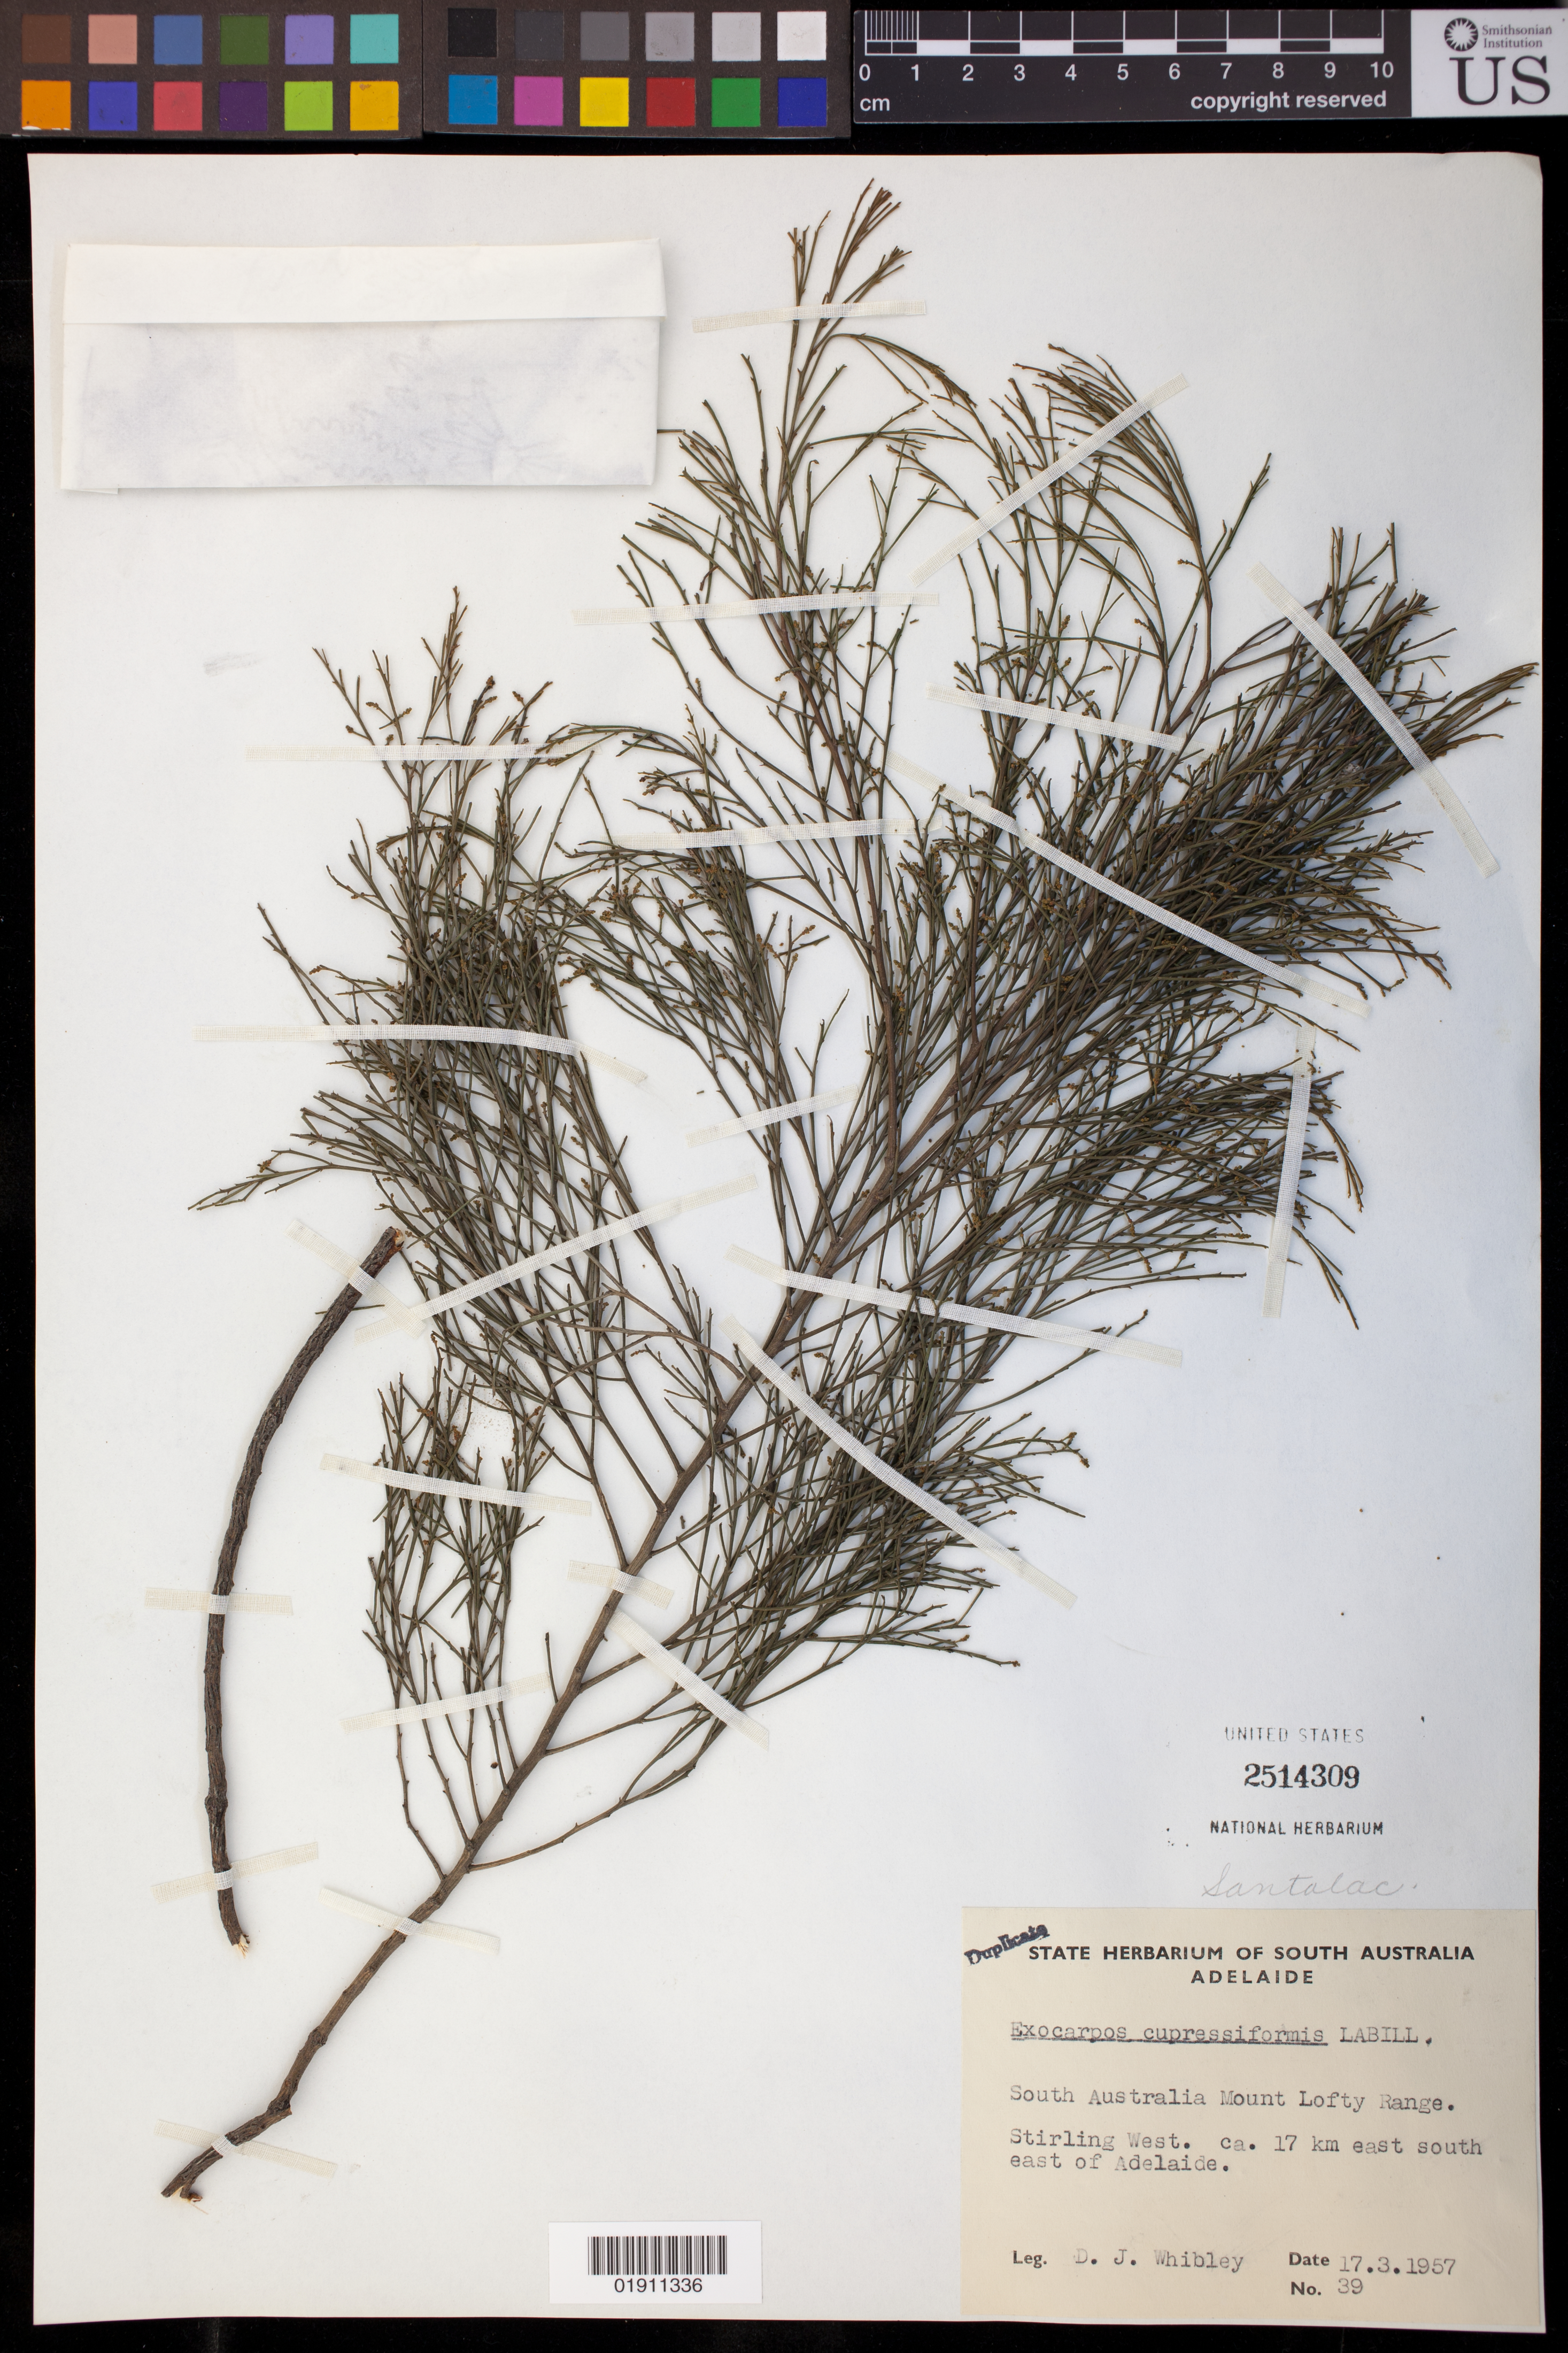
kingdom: Plantae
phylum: Tracheophyta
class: Magnoliopsida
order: Santalales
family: Santalaceae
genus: Exocarpos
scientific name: Exocarpos cupressiformis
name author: Labill.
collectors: D. Whibley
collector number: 39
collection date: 1957-03-17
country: Australia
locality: Mount Lofty Range. Stirling West. ca. 17 km east south east of Adelaide.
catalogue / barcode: US 2514309